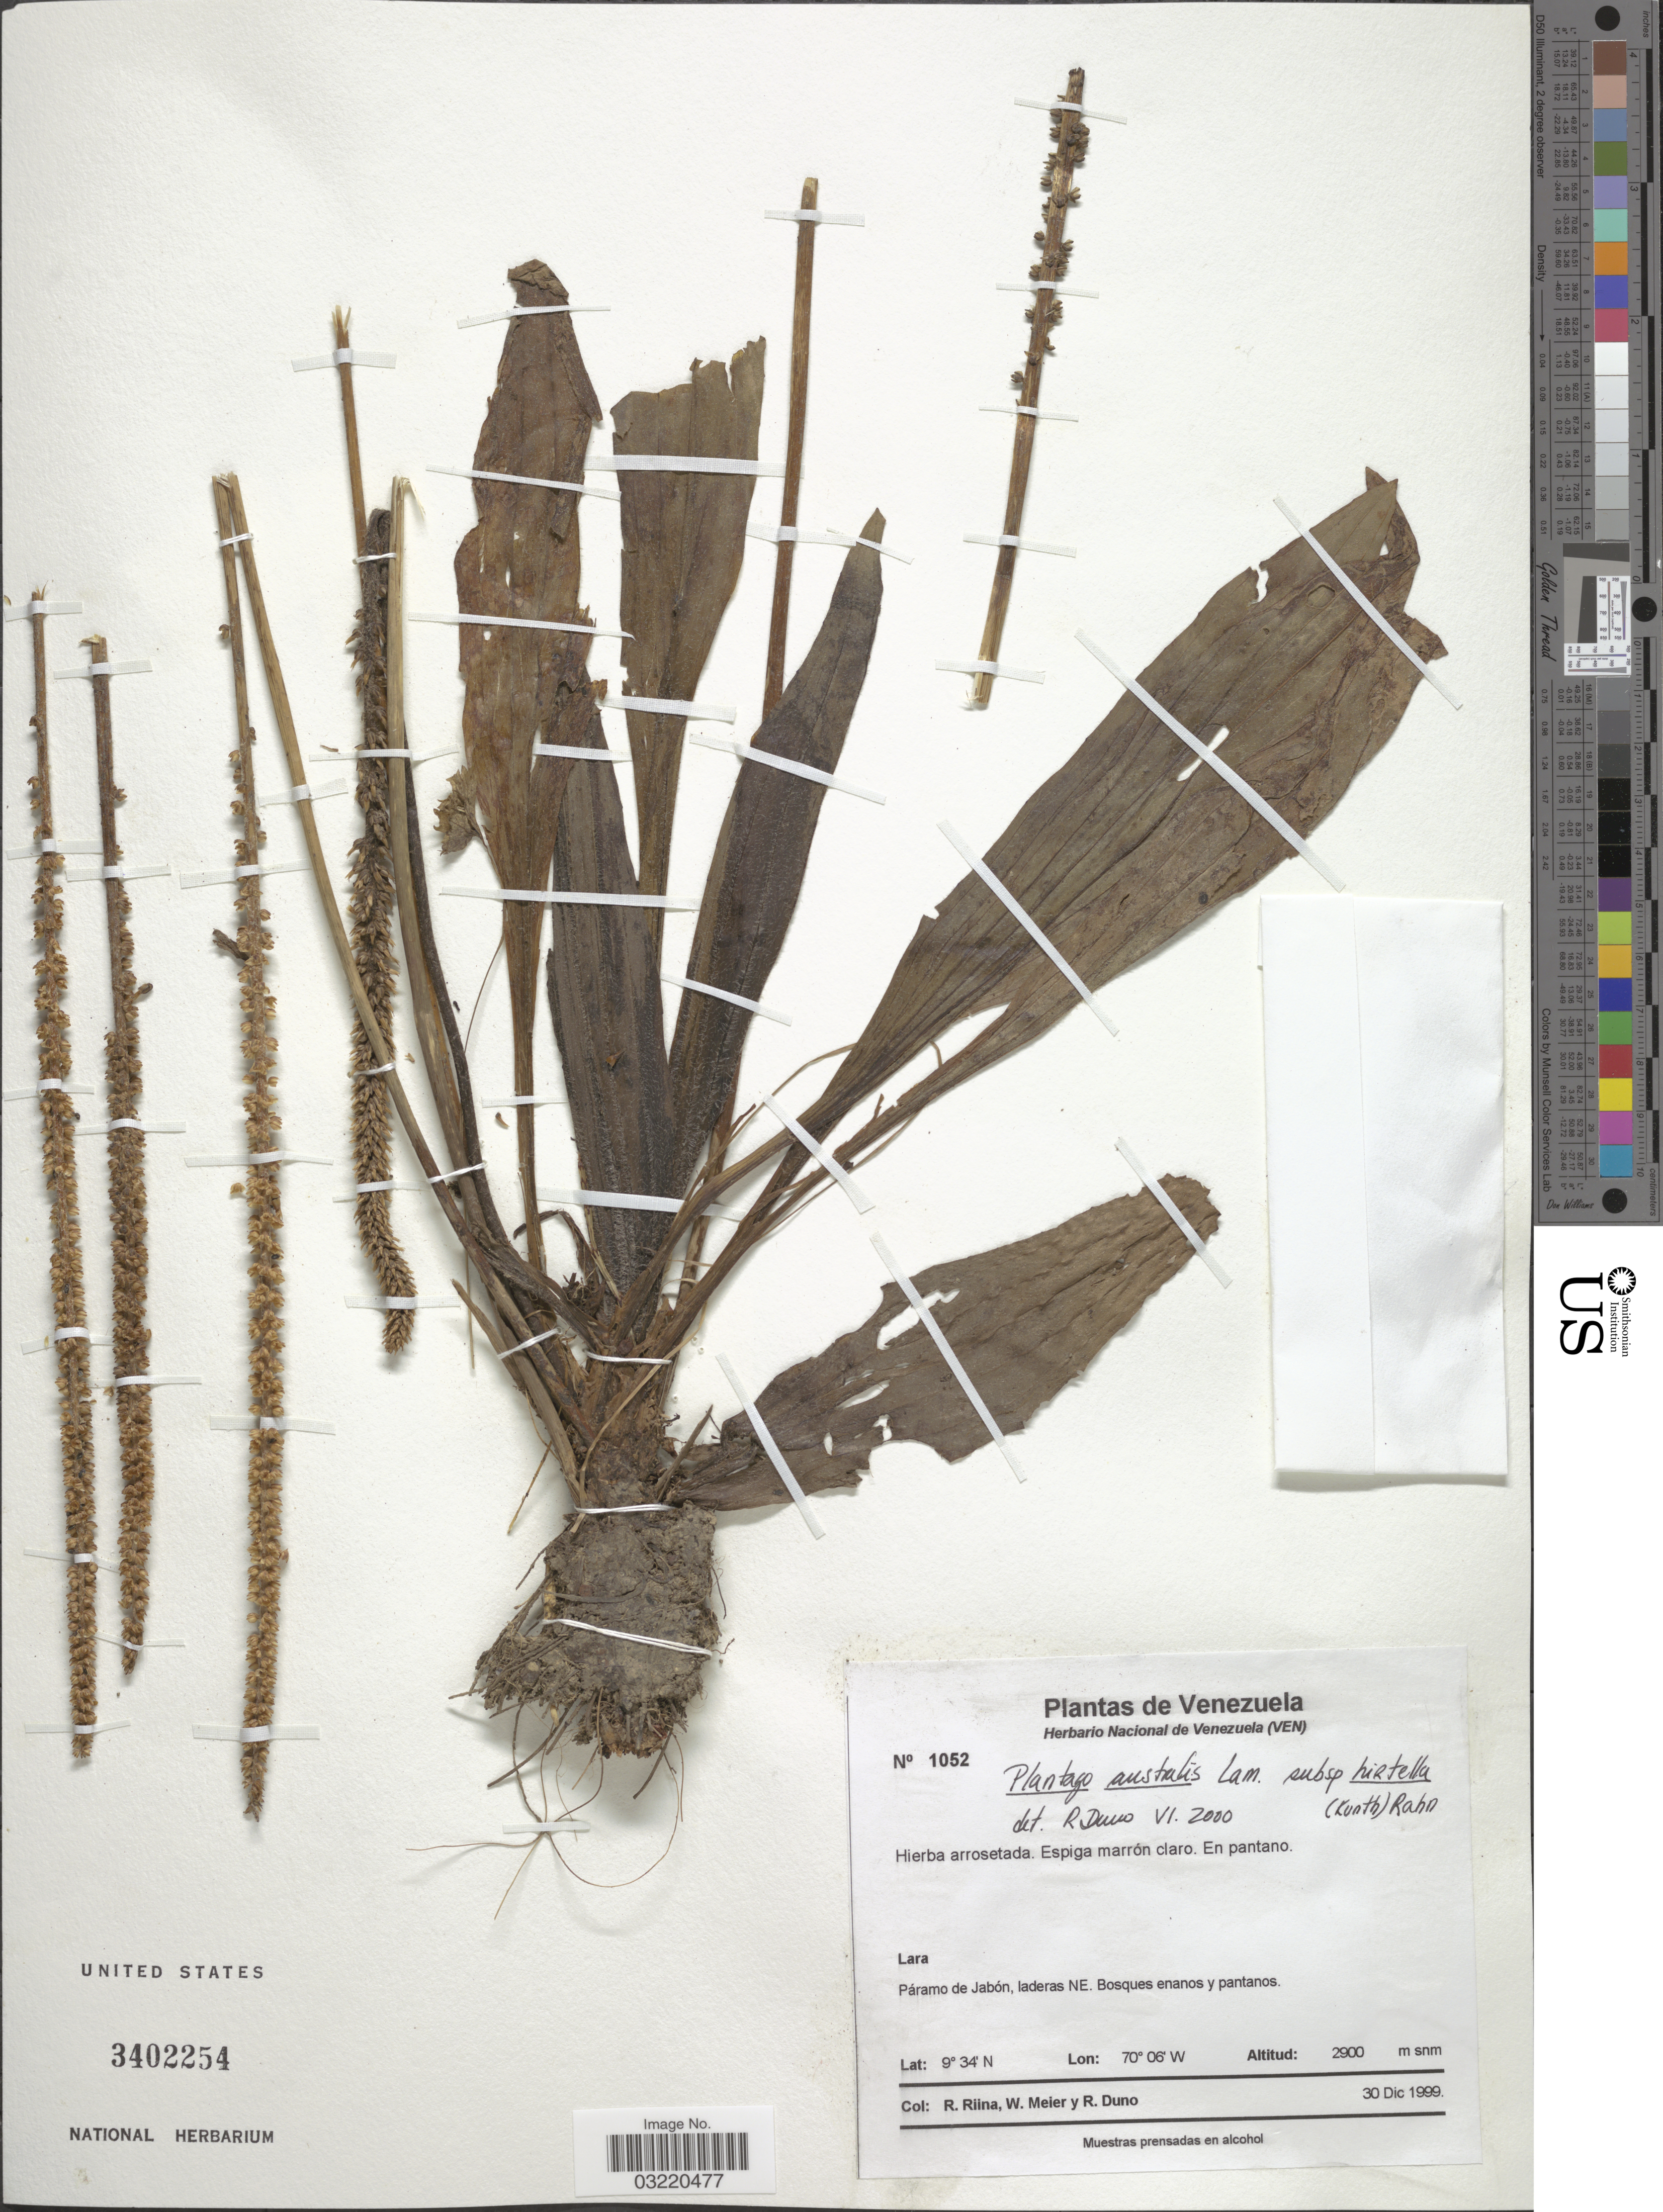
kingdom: Plantae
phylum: Tracheophyta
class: Magnoliopsida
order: Lamiales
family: Plantaginaceae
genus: Plantago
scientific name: Plantago australis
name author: Lam.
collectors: R. Riina, W. Meier & R. Duno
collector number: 1052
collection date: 1999-12-30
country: Venezuela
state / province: Lara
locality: Páramo de Jabón, laderas NE.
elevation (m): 2900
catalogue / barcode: US 3402254